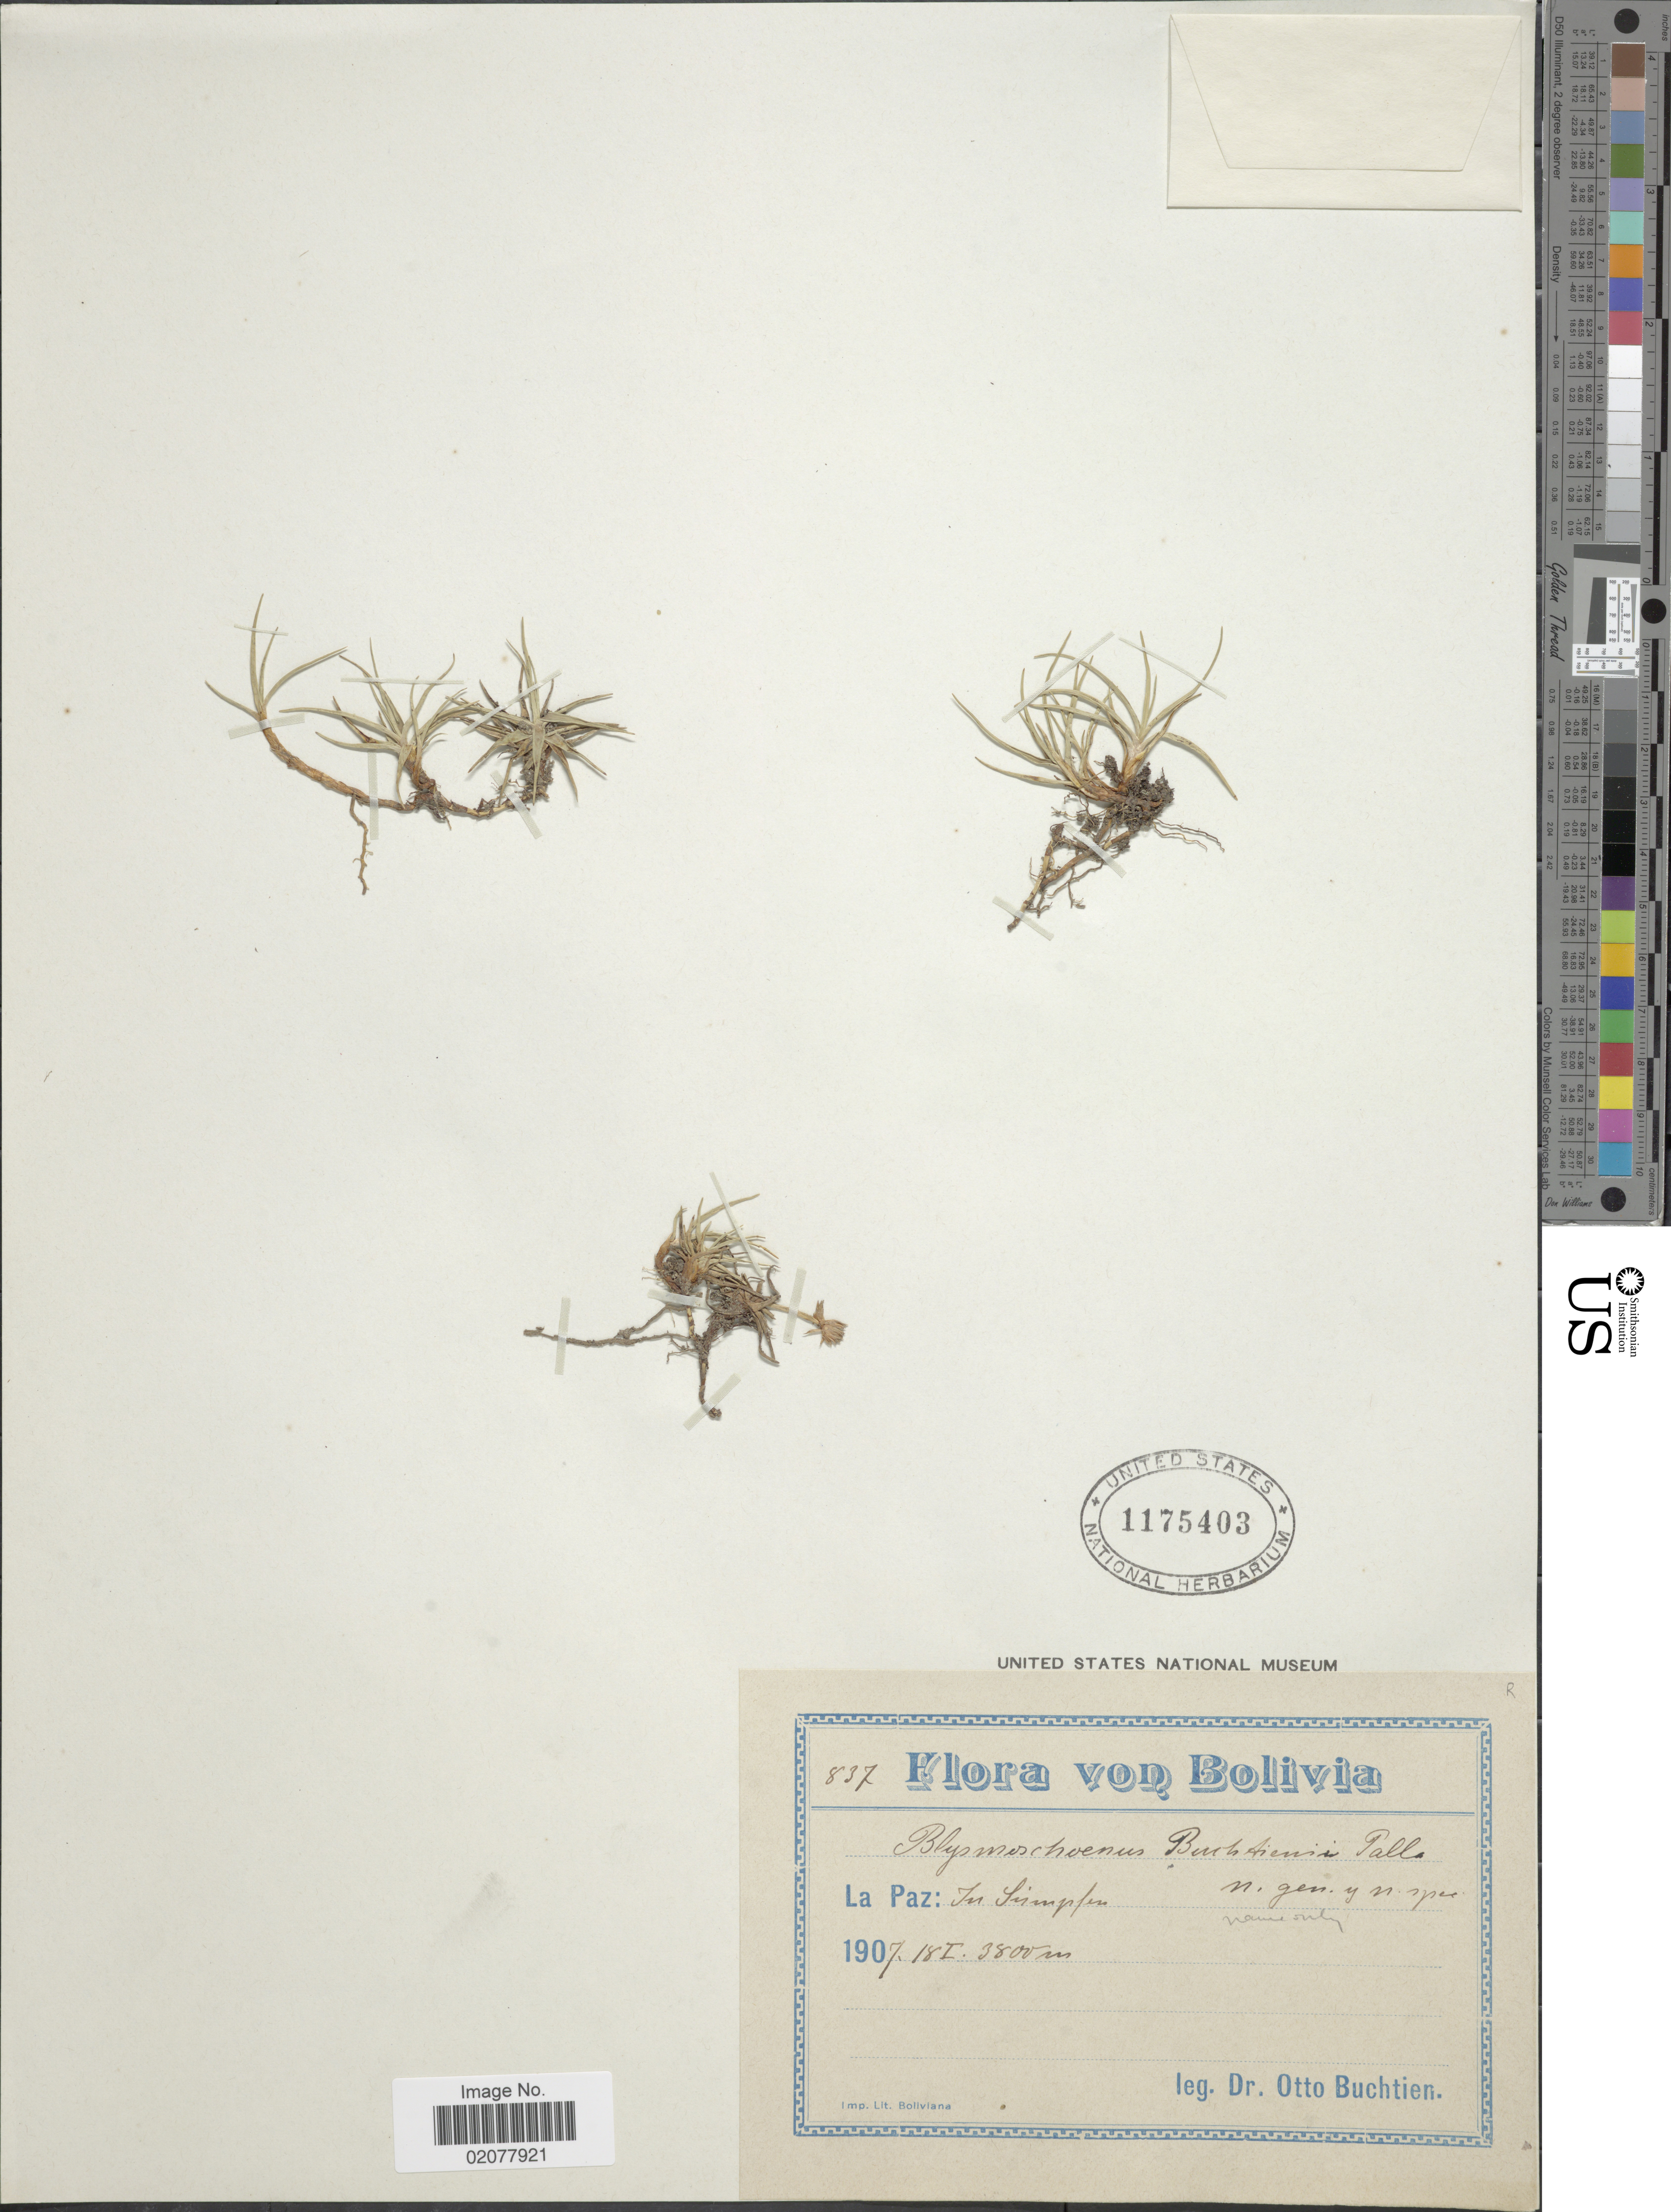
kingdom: Plantae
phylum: Tracheophyta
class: Liliopsida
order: Poales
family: Cyperaceae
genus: Phylloscirpus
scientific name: Phylloscirpus acaulis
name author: (Phil.) Goetgh. & D.A. Simpson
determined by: Strong, Mark T., (BOT), Smithsonian Institution - National Museum of Natural History (UNITED STATES)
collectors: O. Buchtien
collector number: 837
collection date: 1907-01-18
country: Bolivia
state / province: La Paz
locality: La Paz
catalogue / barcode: US 1175403